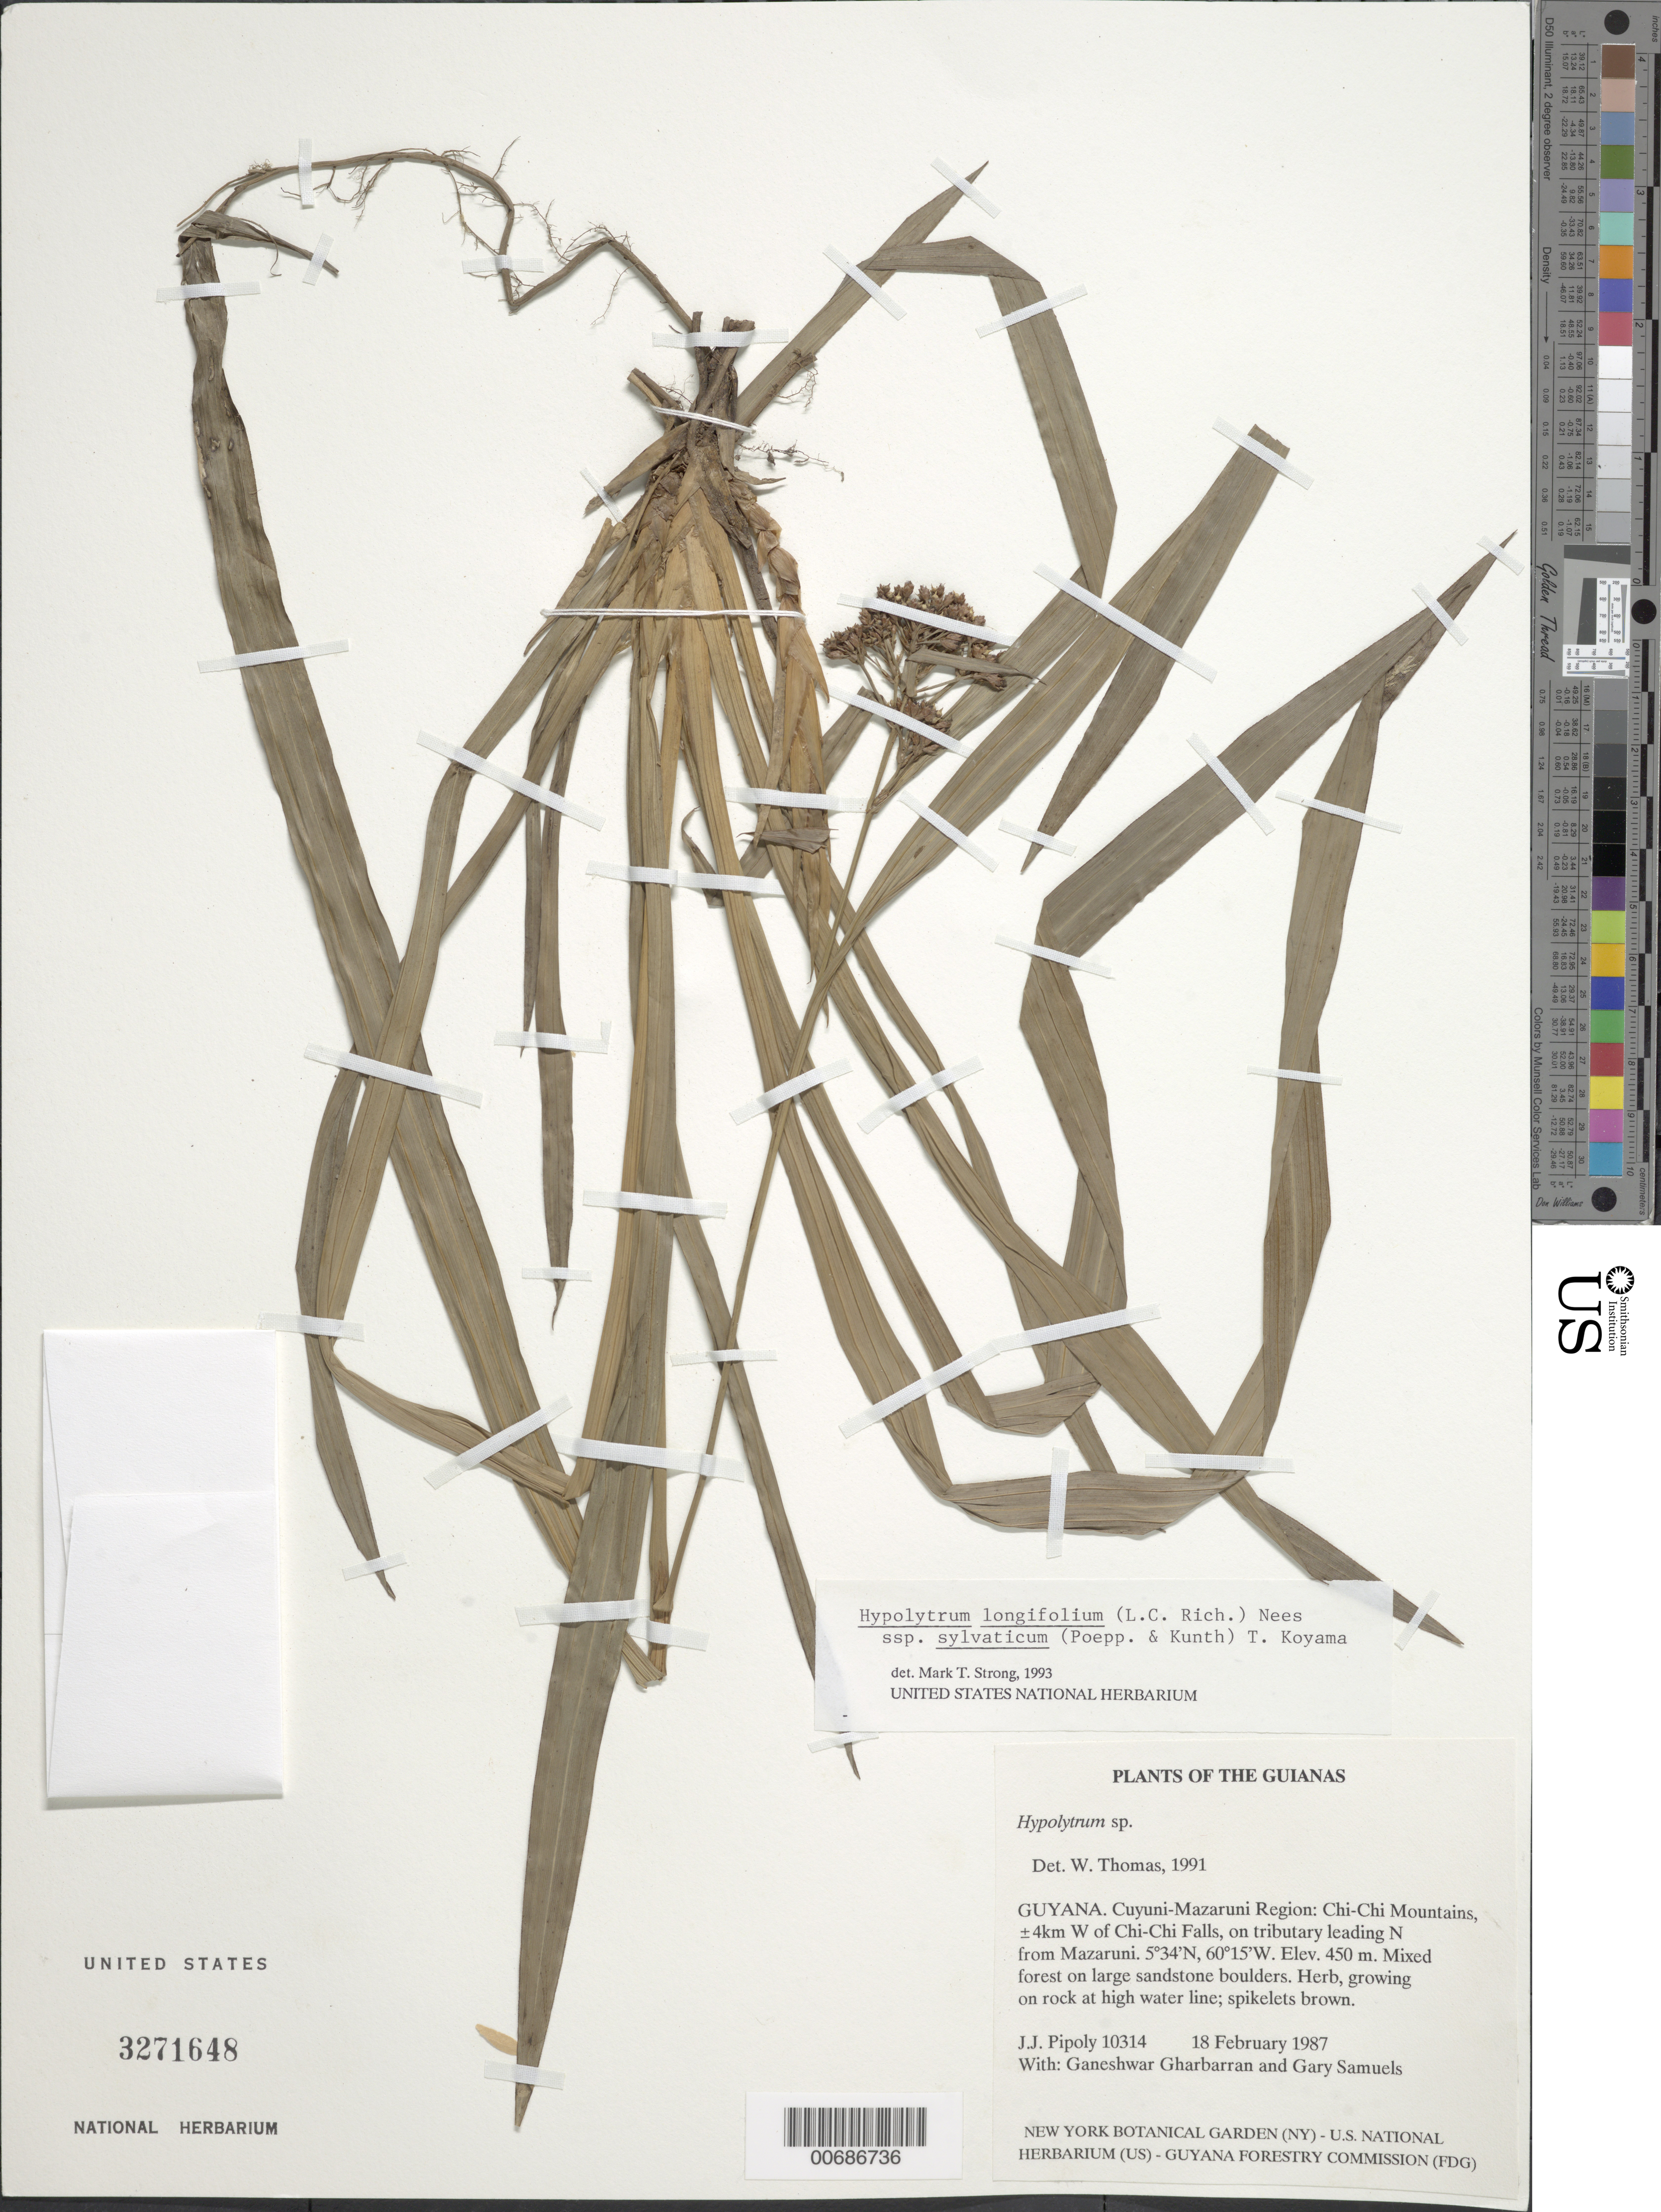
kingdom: Plantae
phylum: Tracheophyta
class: Liliopsida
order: Poales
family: Cyperaceae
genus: Hypolytrum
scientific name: Hypolytrum longifolium subsp. sylvaticum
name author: (Poepp. ex Kunth) T. Koyama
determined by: Strong, M. T., (US), Smithsonian Institution - National Museum of Natural History (UNITED STATES)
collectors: J. J. Pipoly, G. Gharbarran & G. Samuels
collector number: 10314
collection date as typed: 18 February 1987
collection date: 1987-02-18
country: Guyana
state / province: Cuyuni-Mazaruni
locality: Chi-Chi Mountains, ±4km W of Chi-Chi Falls, on tributary leading N from Mazaruni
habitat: Mixed forest on large sandstone boulders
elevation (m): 450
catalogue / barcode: US 3271648